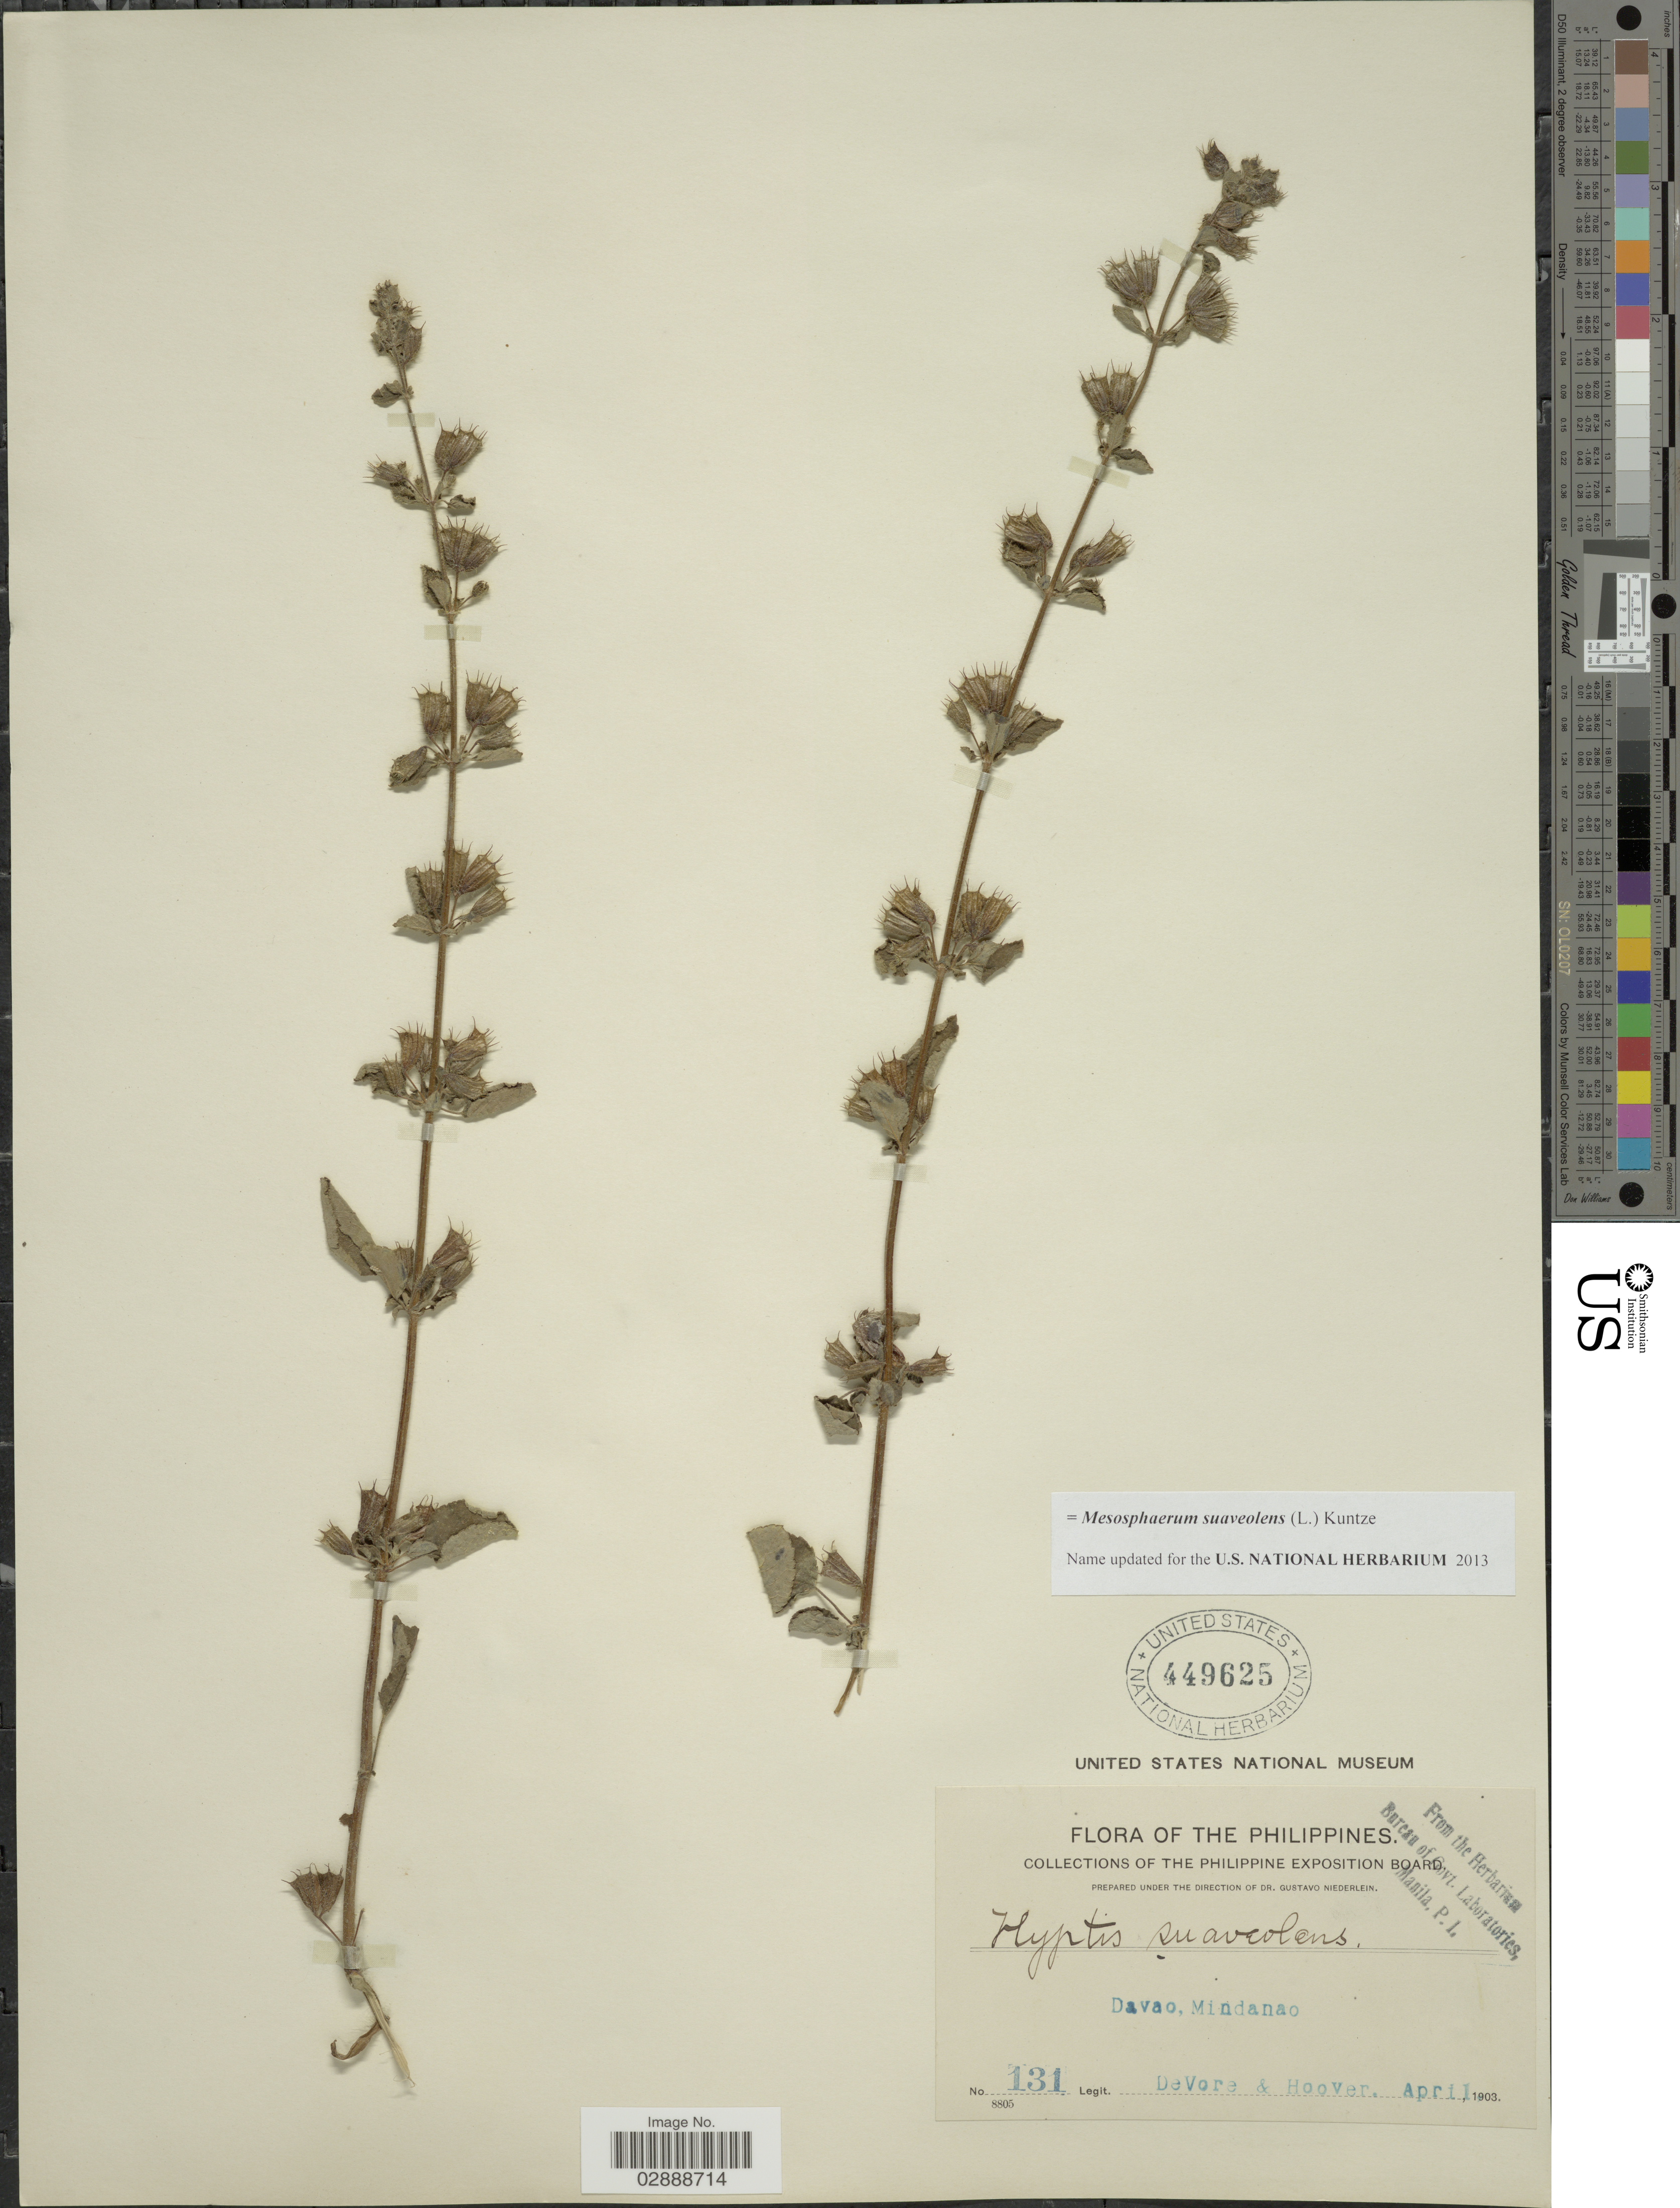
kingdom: Plantae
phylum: Tracheophyta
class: Magnoliopsida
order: Lamiales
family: Lamiaceae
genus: Mesosphaerum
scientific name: Mesosphaerum suaveolens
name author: (L.) Kuntze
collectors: -. DeVore & -- Hoover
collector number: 131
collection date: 1903-04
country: Philippines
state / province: Davao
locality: Davao, Mindanao.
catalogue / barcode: US 449625